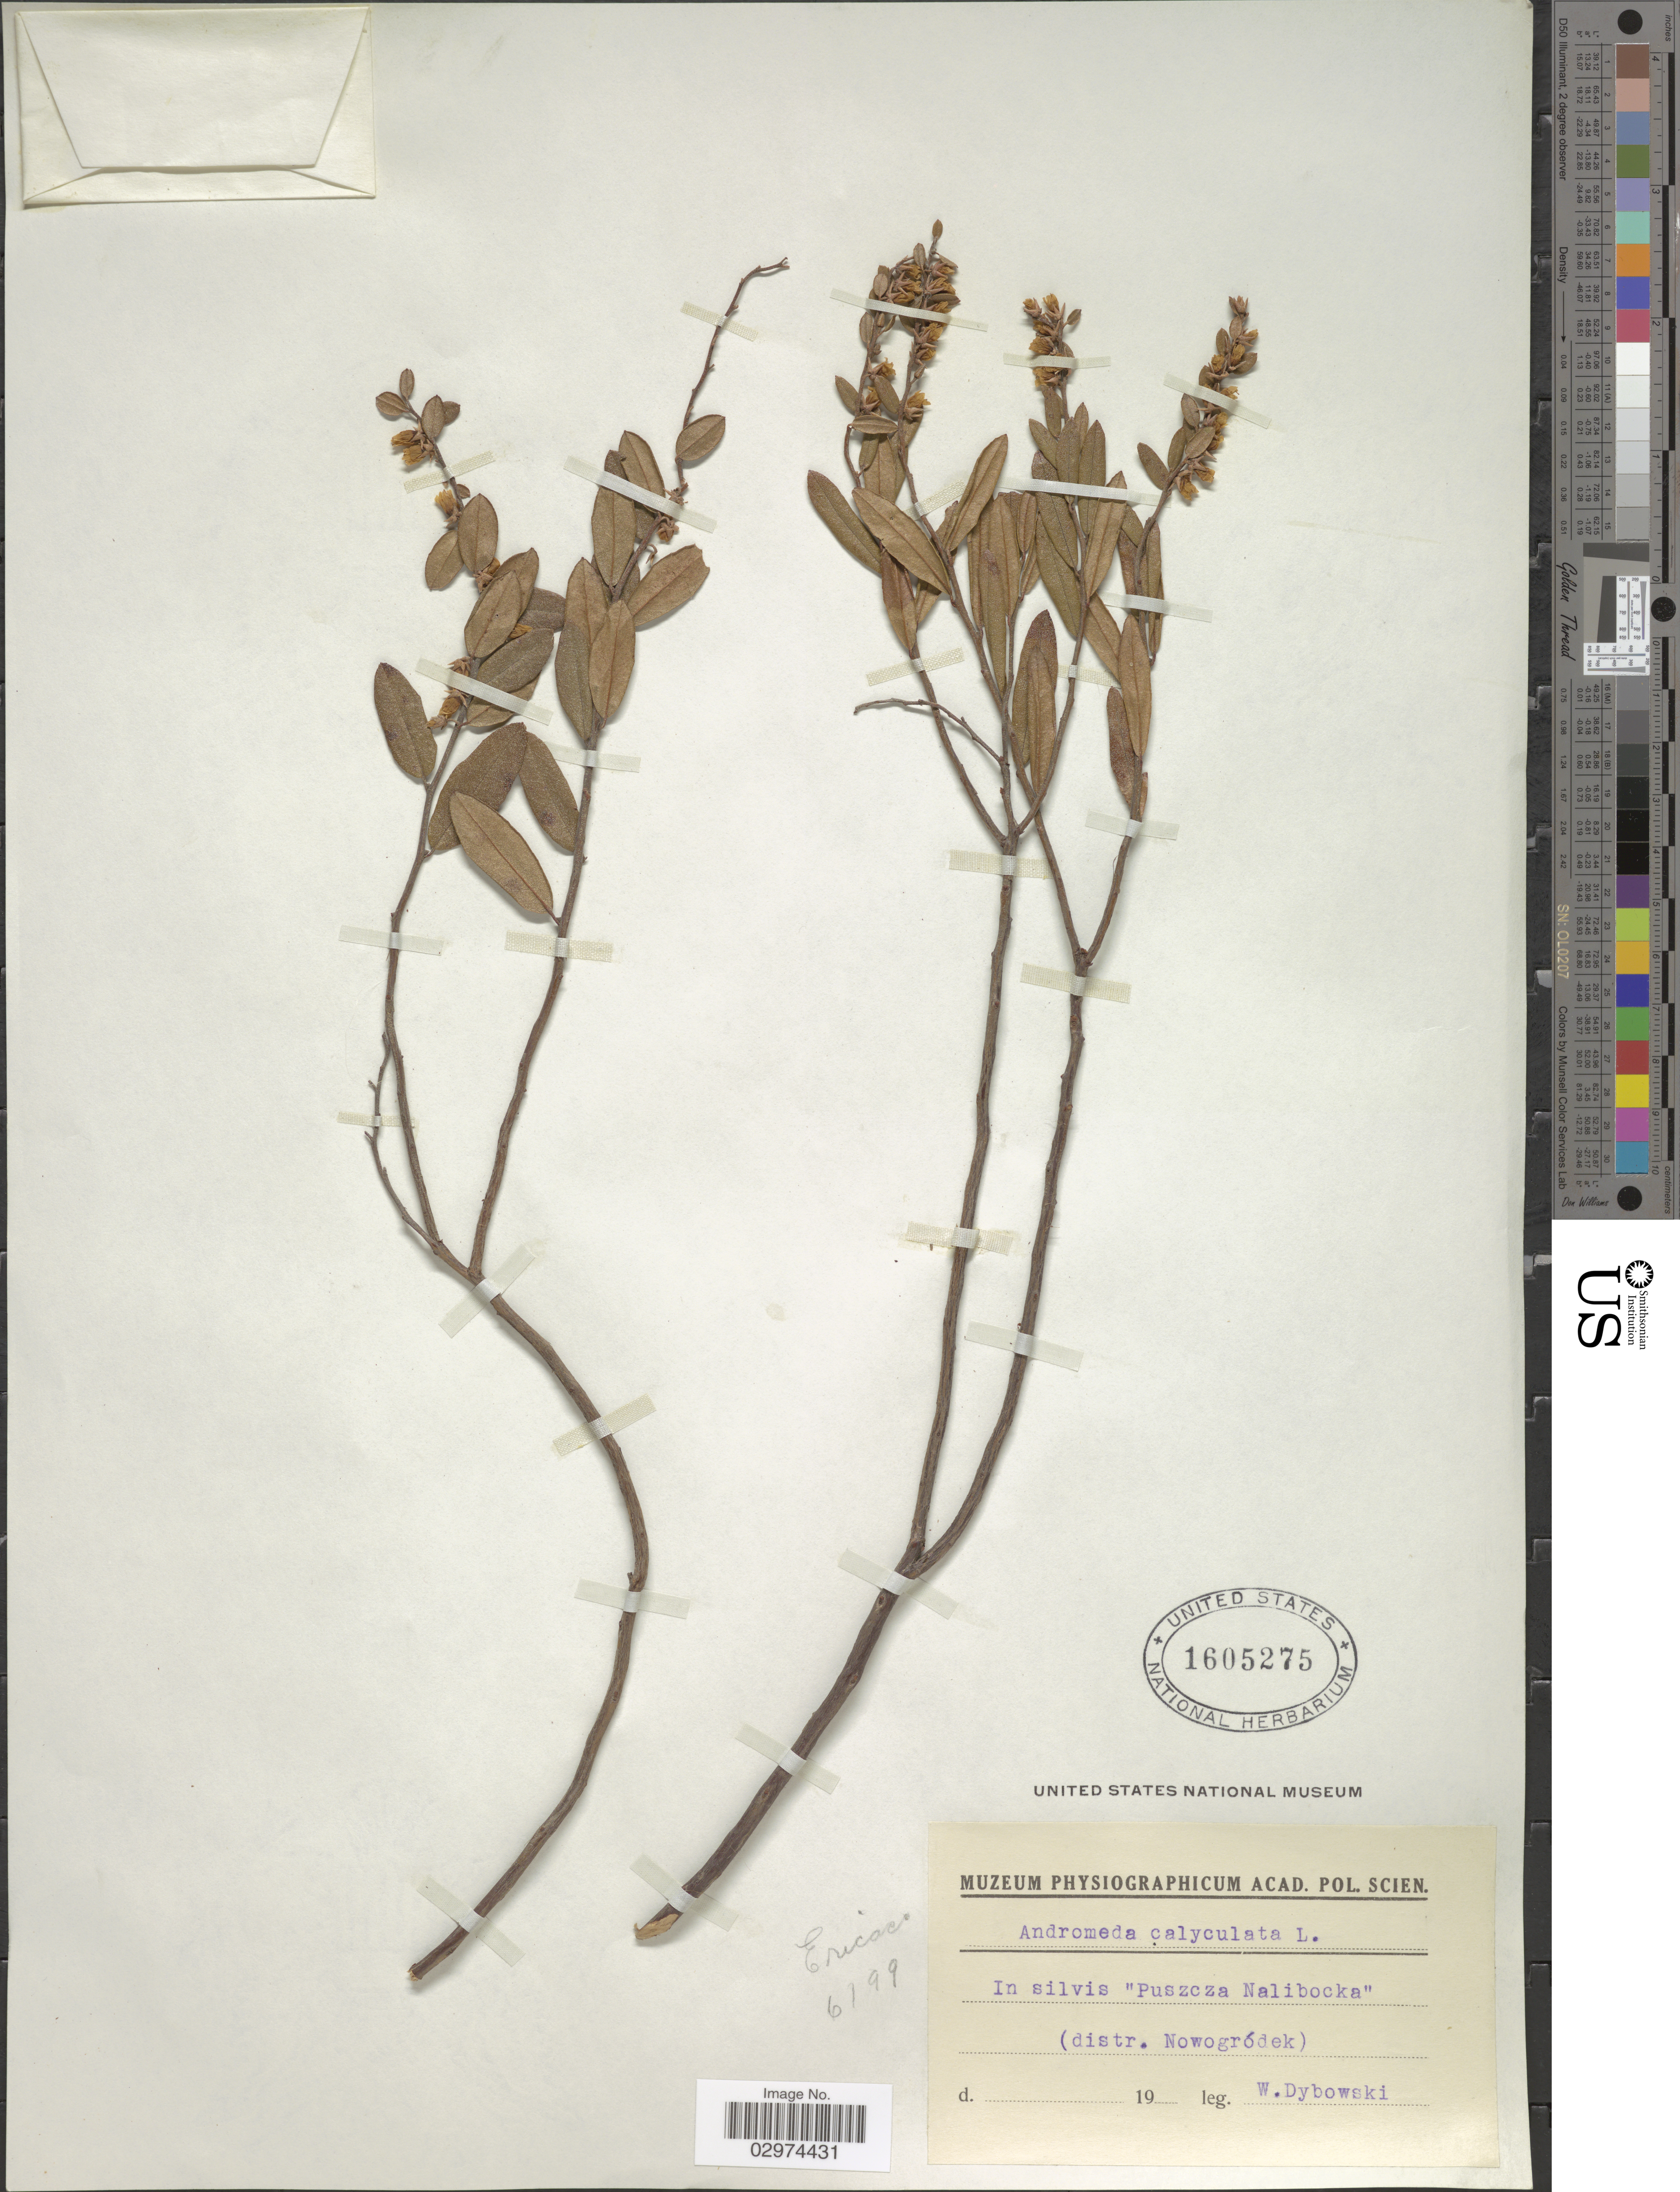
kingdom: Plantae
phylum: Tracheophyta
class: Magnoliopsida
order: Ericales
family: Ericaceae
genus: Chamaedaphne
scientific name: Chamaedaphne calyculata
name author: (L.) Moench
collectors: W. Dybowski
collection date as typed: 19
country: Belarus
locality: In silvis "Puszcza Nalibocka" (distr. Nowogródek).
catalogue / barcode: US 1605275